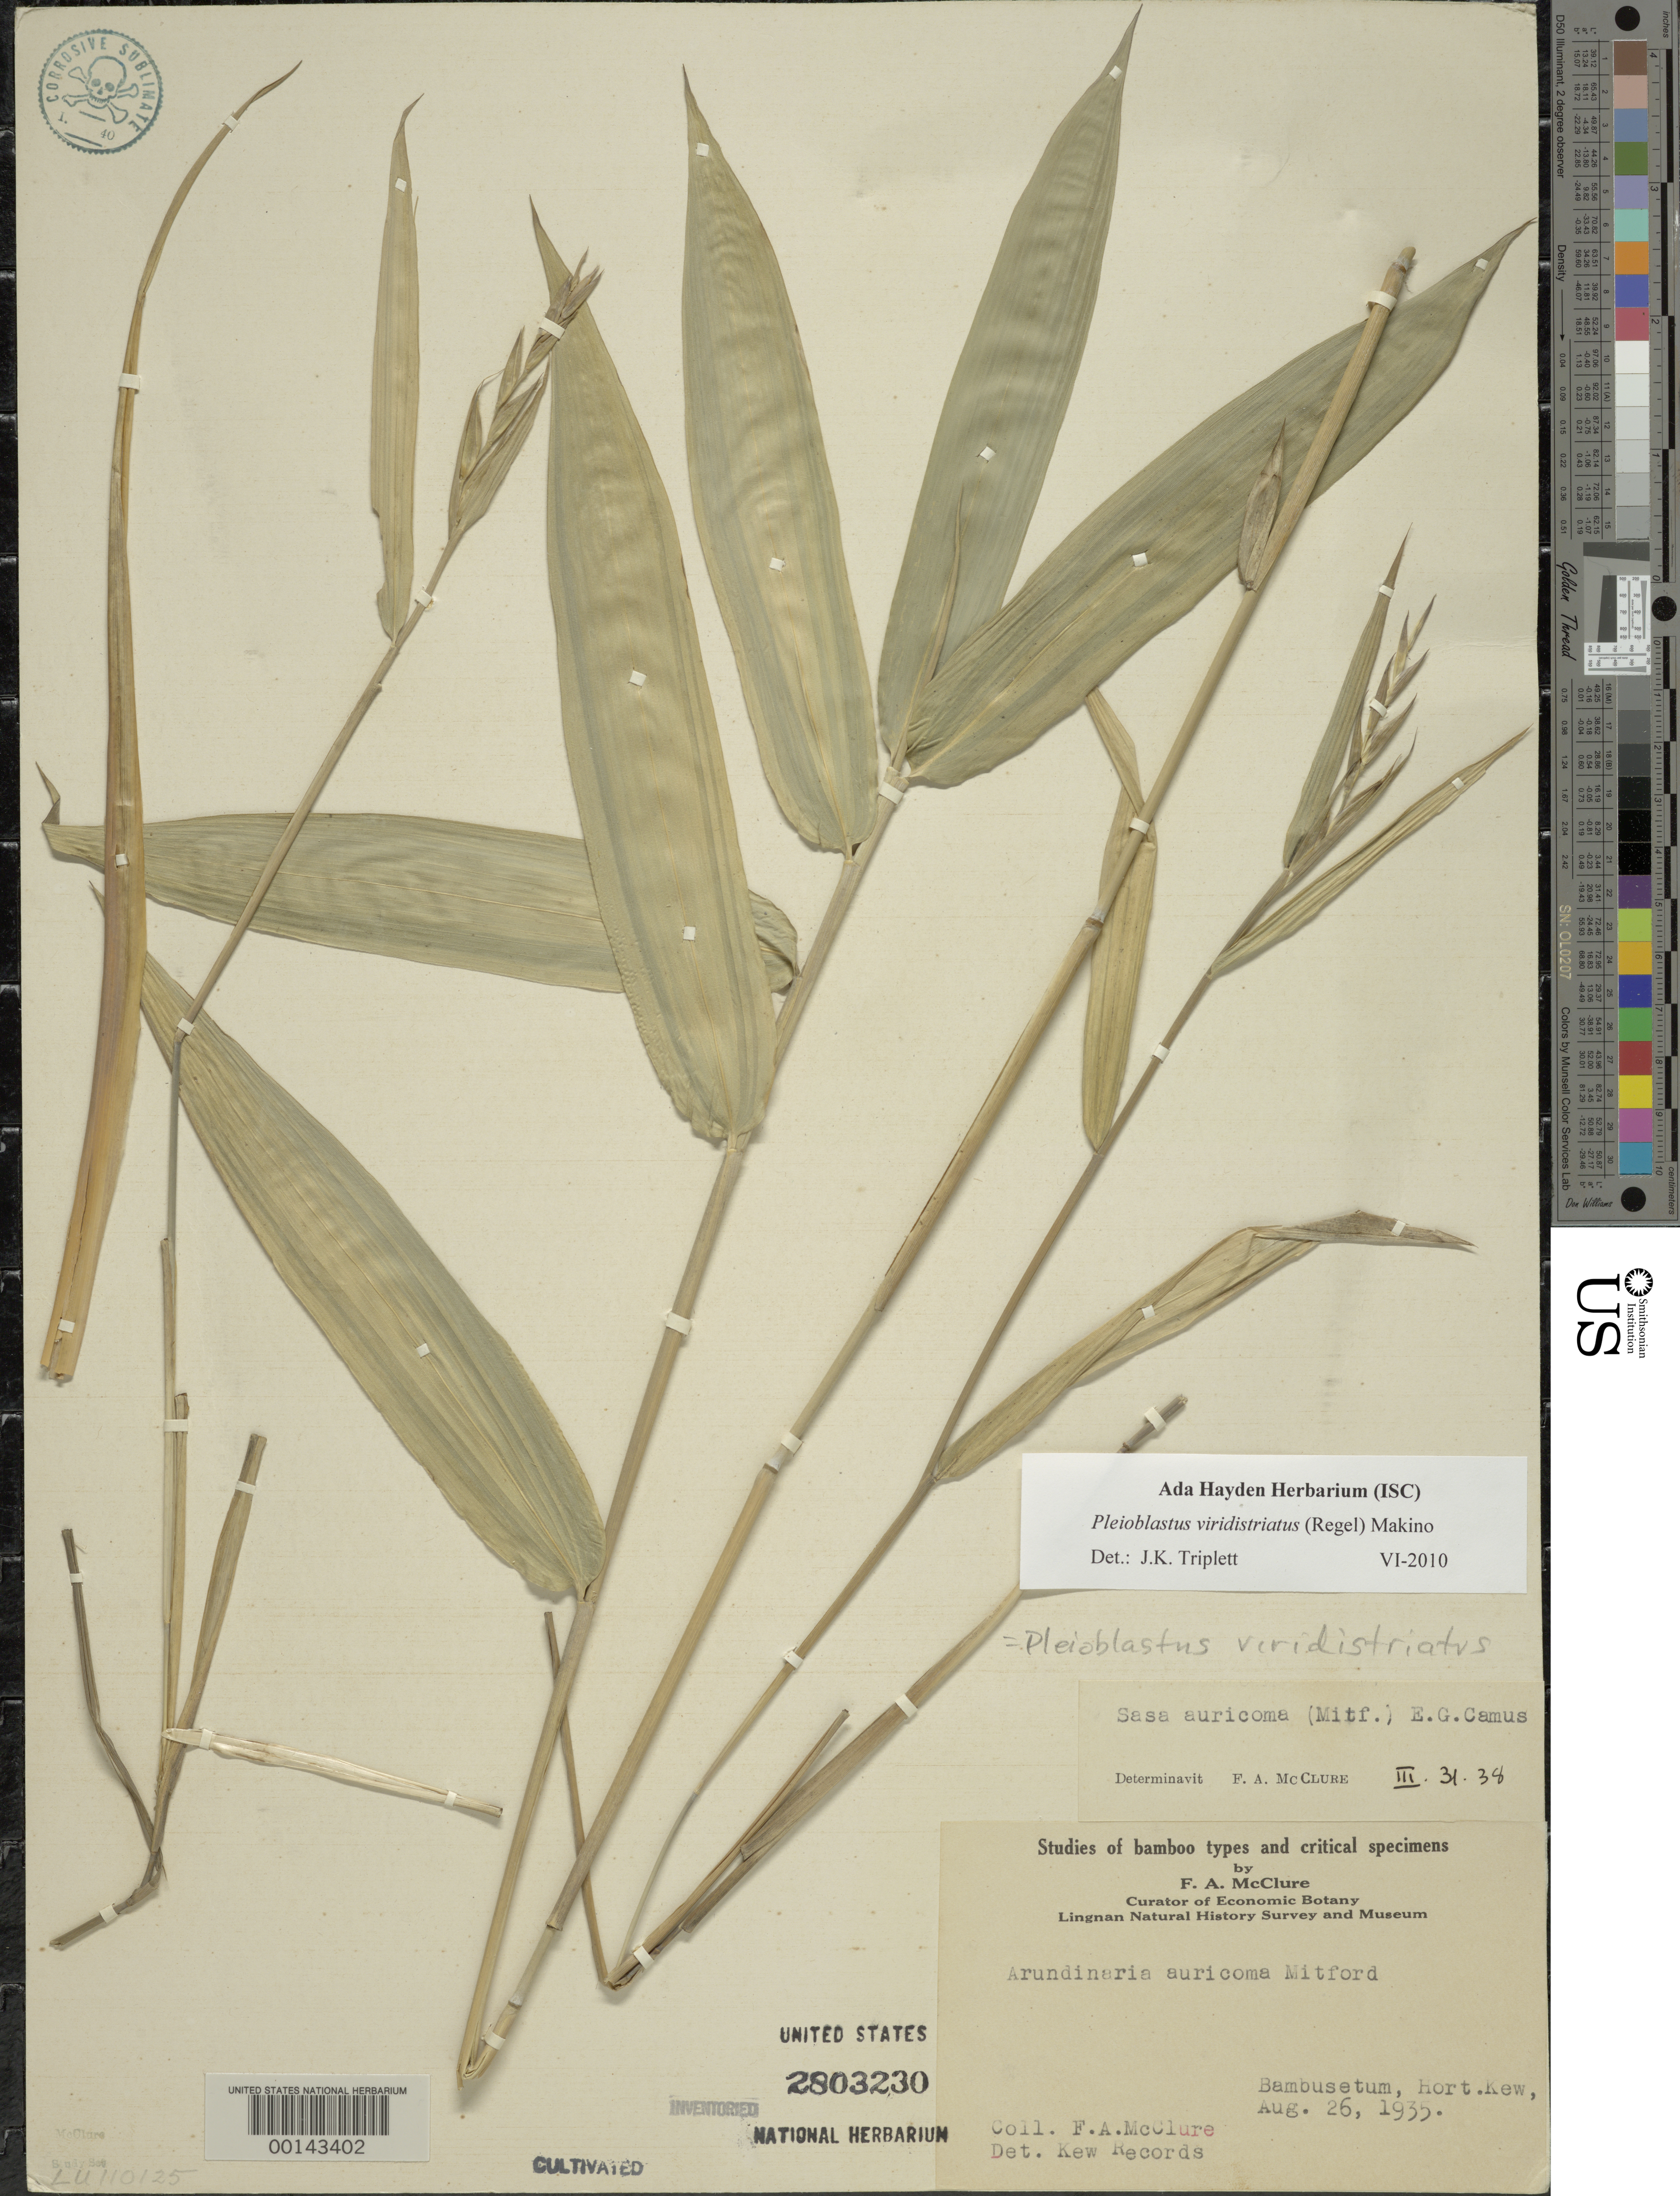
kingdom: Plantae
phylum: Tracheophyta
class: Liliopsida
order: Poales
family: Poaceae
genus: Pleioblastus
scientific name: Pleioblastus viridistriatus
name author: (Regel) Makino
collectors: F. A. McClure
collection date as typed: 26 Aug 1935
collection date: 1935-08-26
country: United Kingdom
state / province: England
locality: Kew gardens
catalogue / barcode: US 2803230